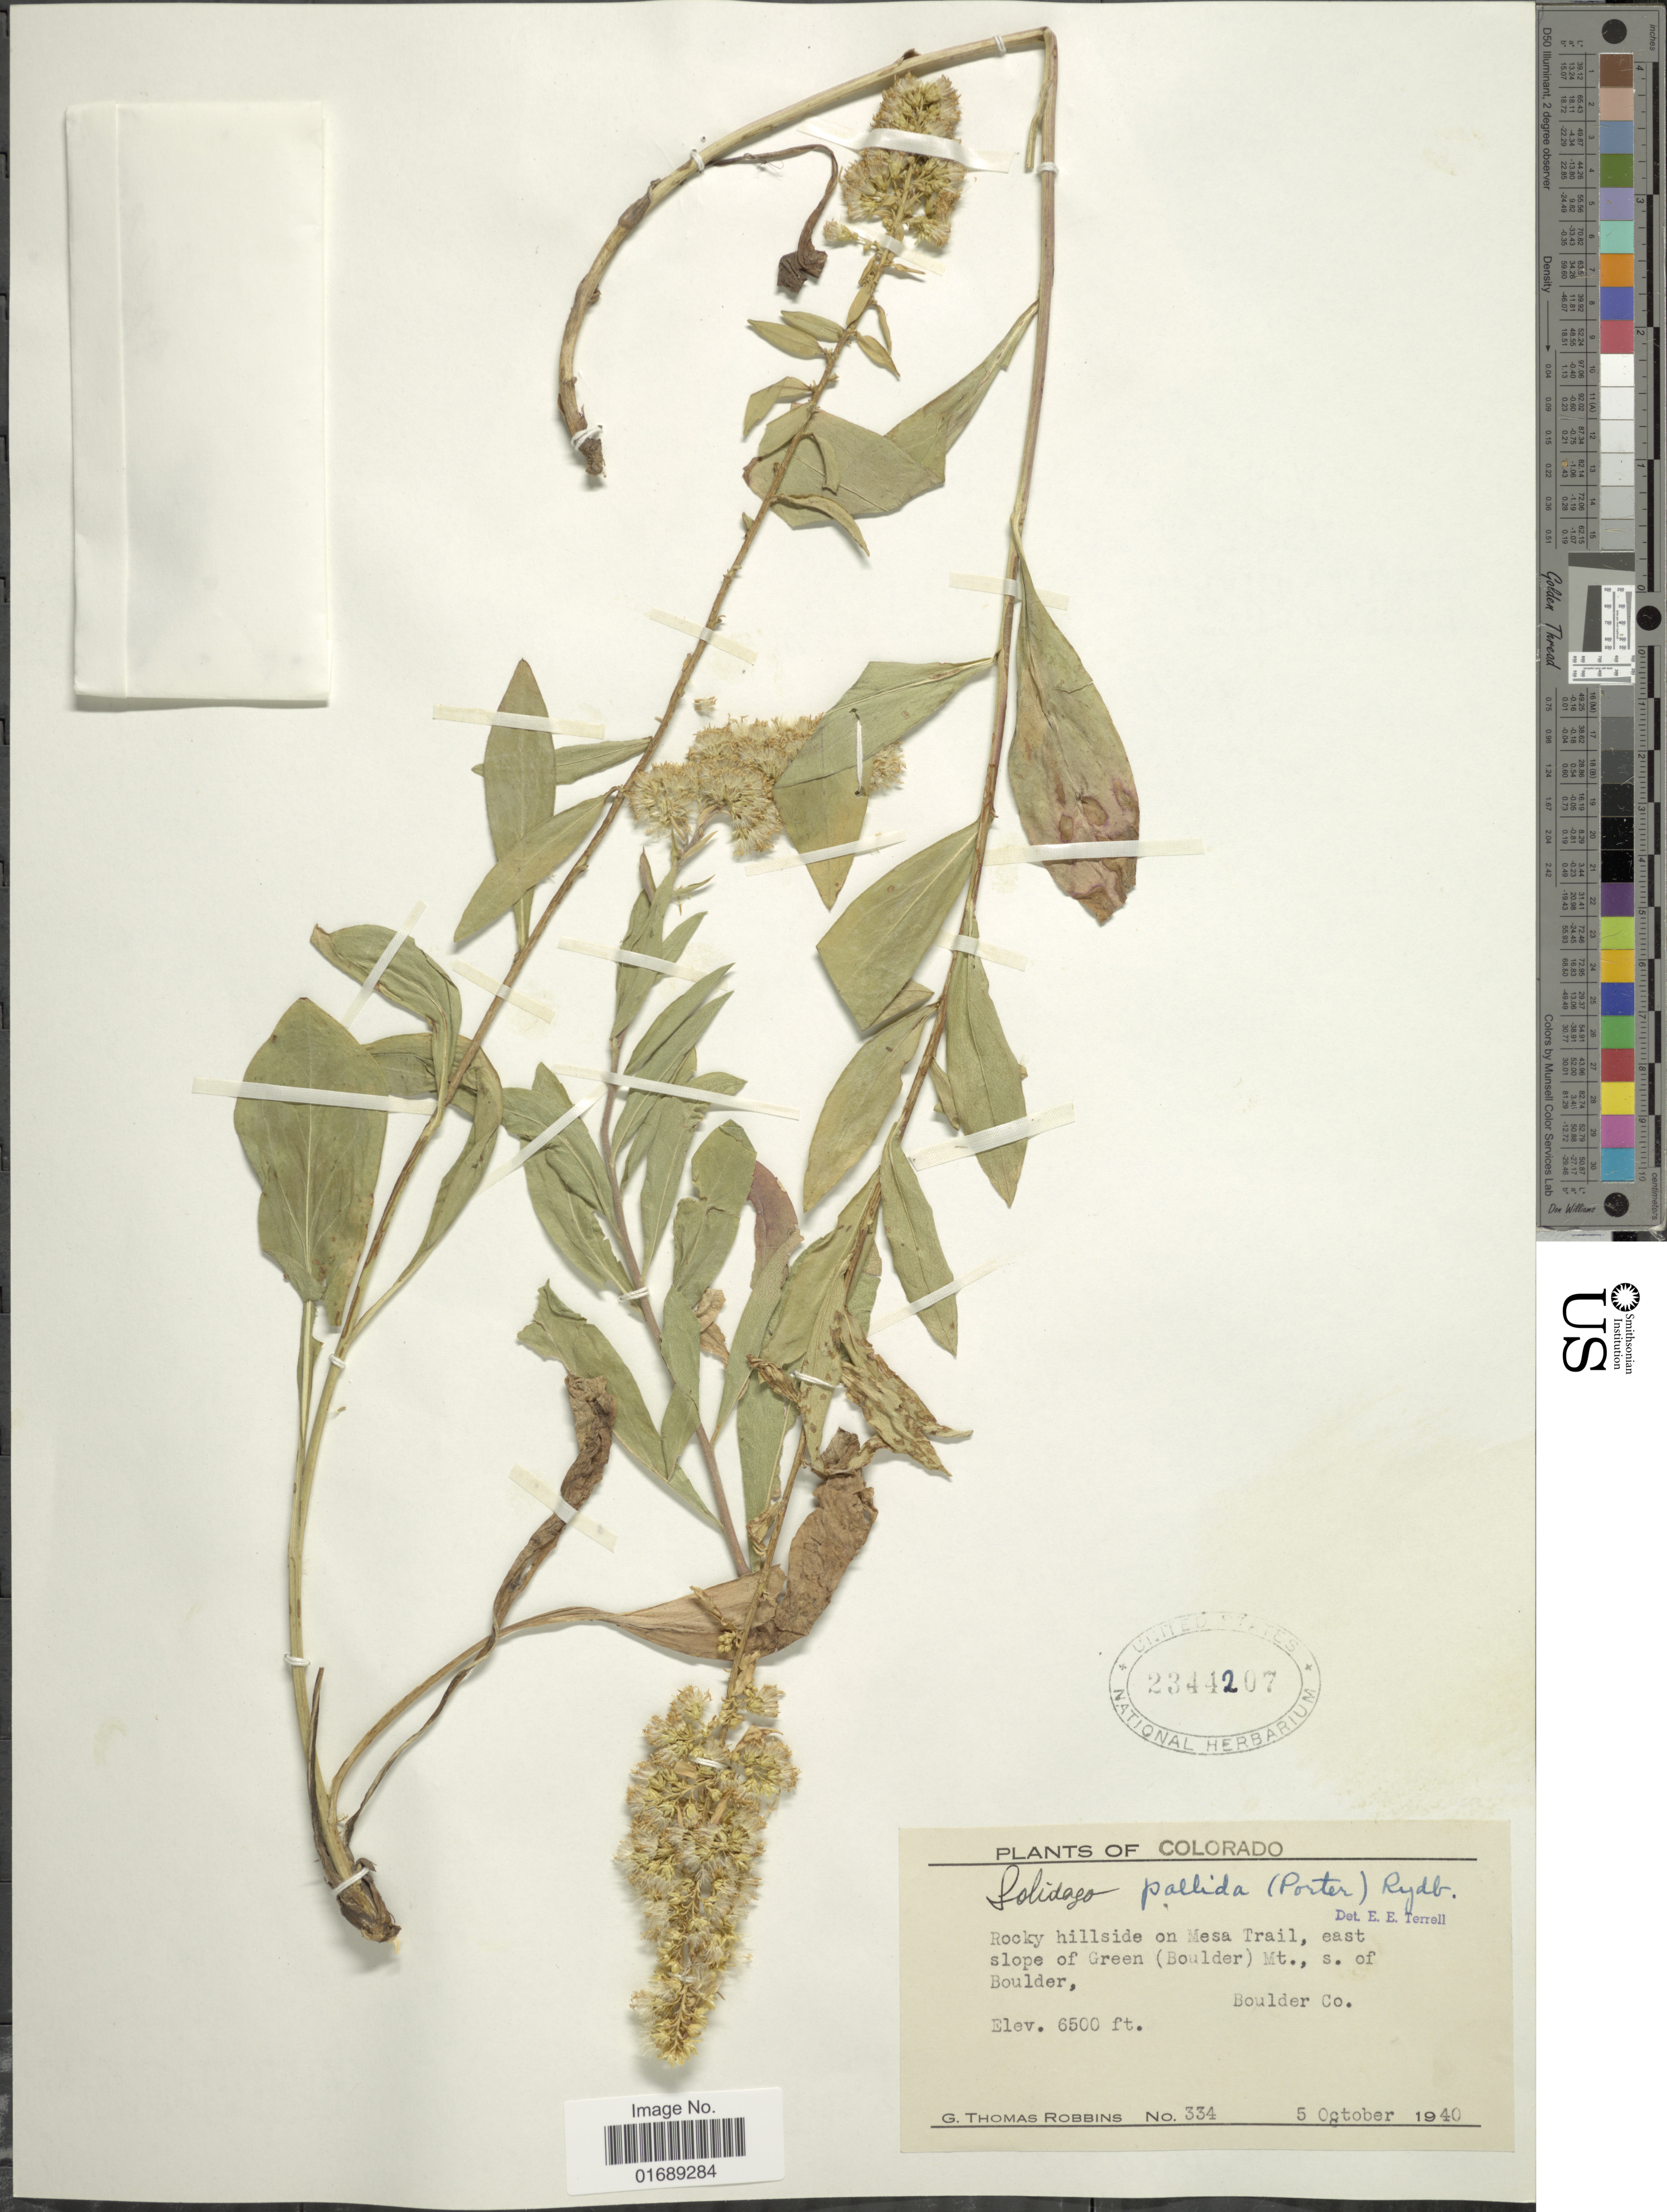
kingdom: Plantae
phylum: Tracheophyta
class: Magnoliopsida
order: Asterales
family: Asteraceae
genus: Solidago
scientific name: Solidago pallida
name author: (Porter) Rydb.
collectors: G. T. Robbins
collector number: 334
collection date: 1940-10-05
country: United States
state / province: Colorado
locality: Rocky hillside on Mesa Trail, east slope of Green (Boulder) Mt., s. of Boulder, Boulder Co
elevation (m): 1981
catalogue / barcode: US 2344207